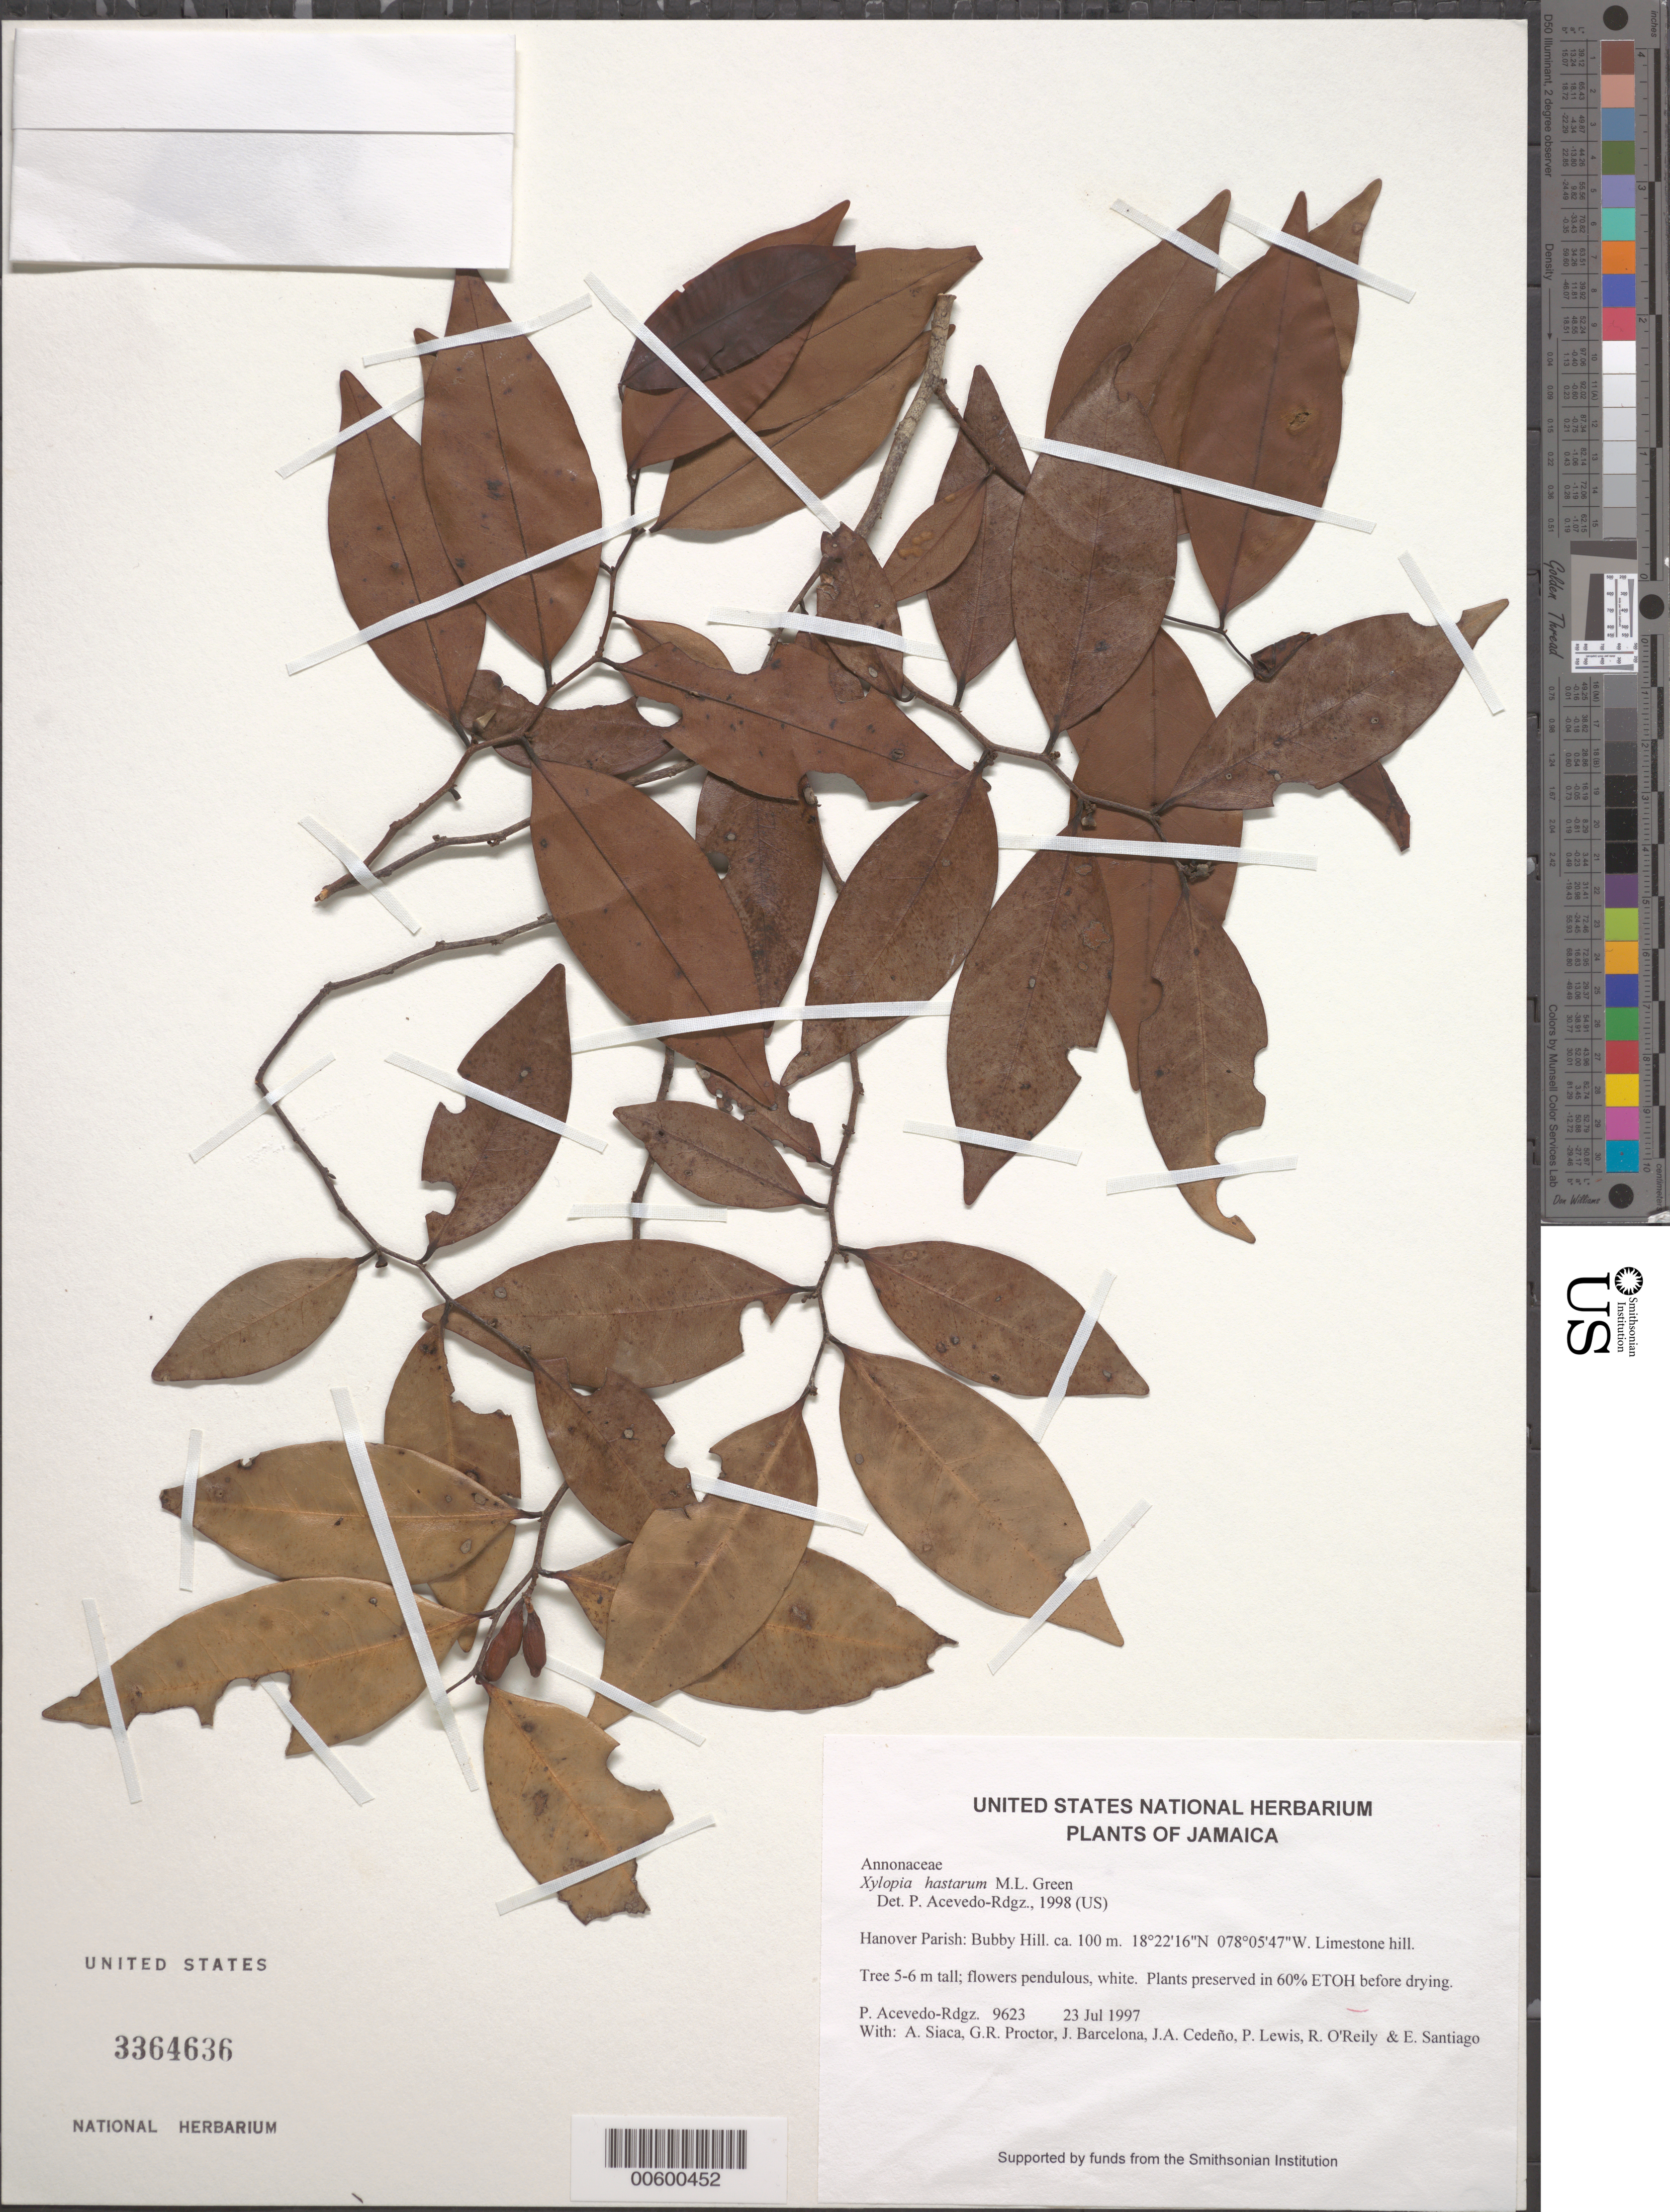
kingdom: Plantae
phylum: Tracheophyta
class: Magnoliopsida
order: Magnoliales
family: Annonaceae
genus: Xylopia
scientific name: Xylopia hastarum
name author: M.L. Green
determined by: Acevedo-Rodríguez, P., (BOT), Smithsonian Institution - National Museum of Natural History (UNITED STATES)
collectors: P. Acevedo-Rodr., A. Siaca, G. R. Proctor, J. Barcelona, J. A. Cedeño M., P. Lewis & R. O'Reilly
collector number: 9623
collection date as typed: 23 Jul 1997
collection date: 1997-07-23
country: Jamaica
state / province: Hanover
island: Jamaica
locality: Hanover Parish: Bubby Hill.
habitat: Limestone hill.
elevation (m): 100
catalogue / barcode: US 3364636